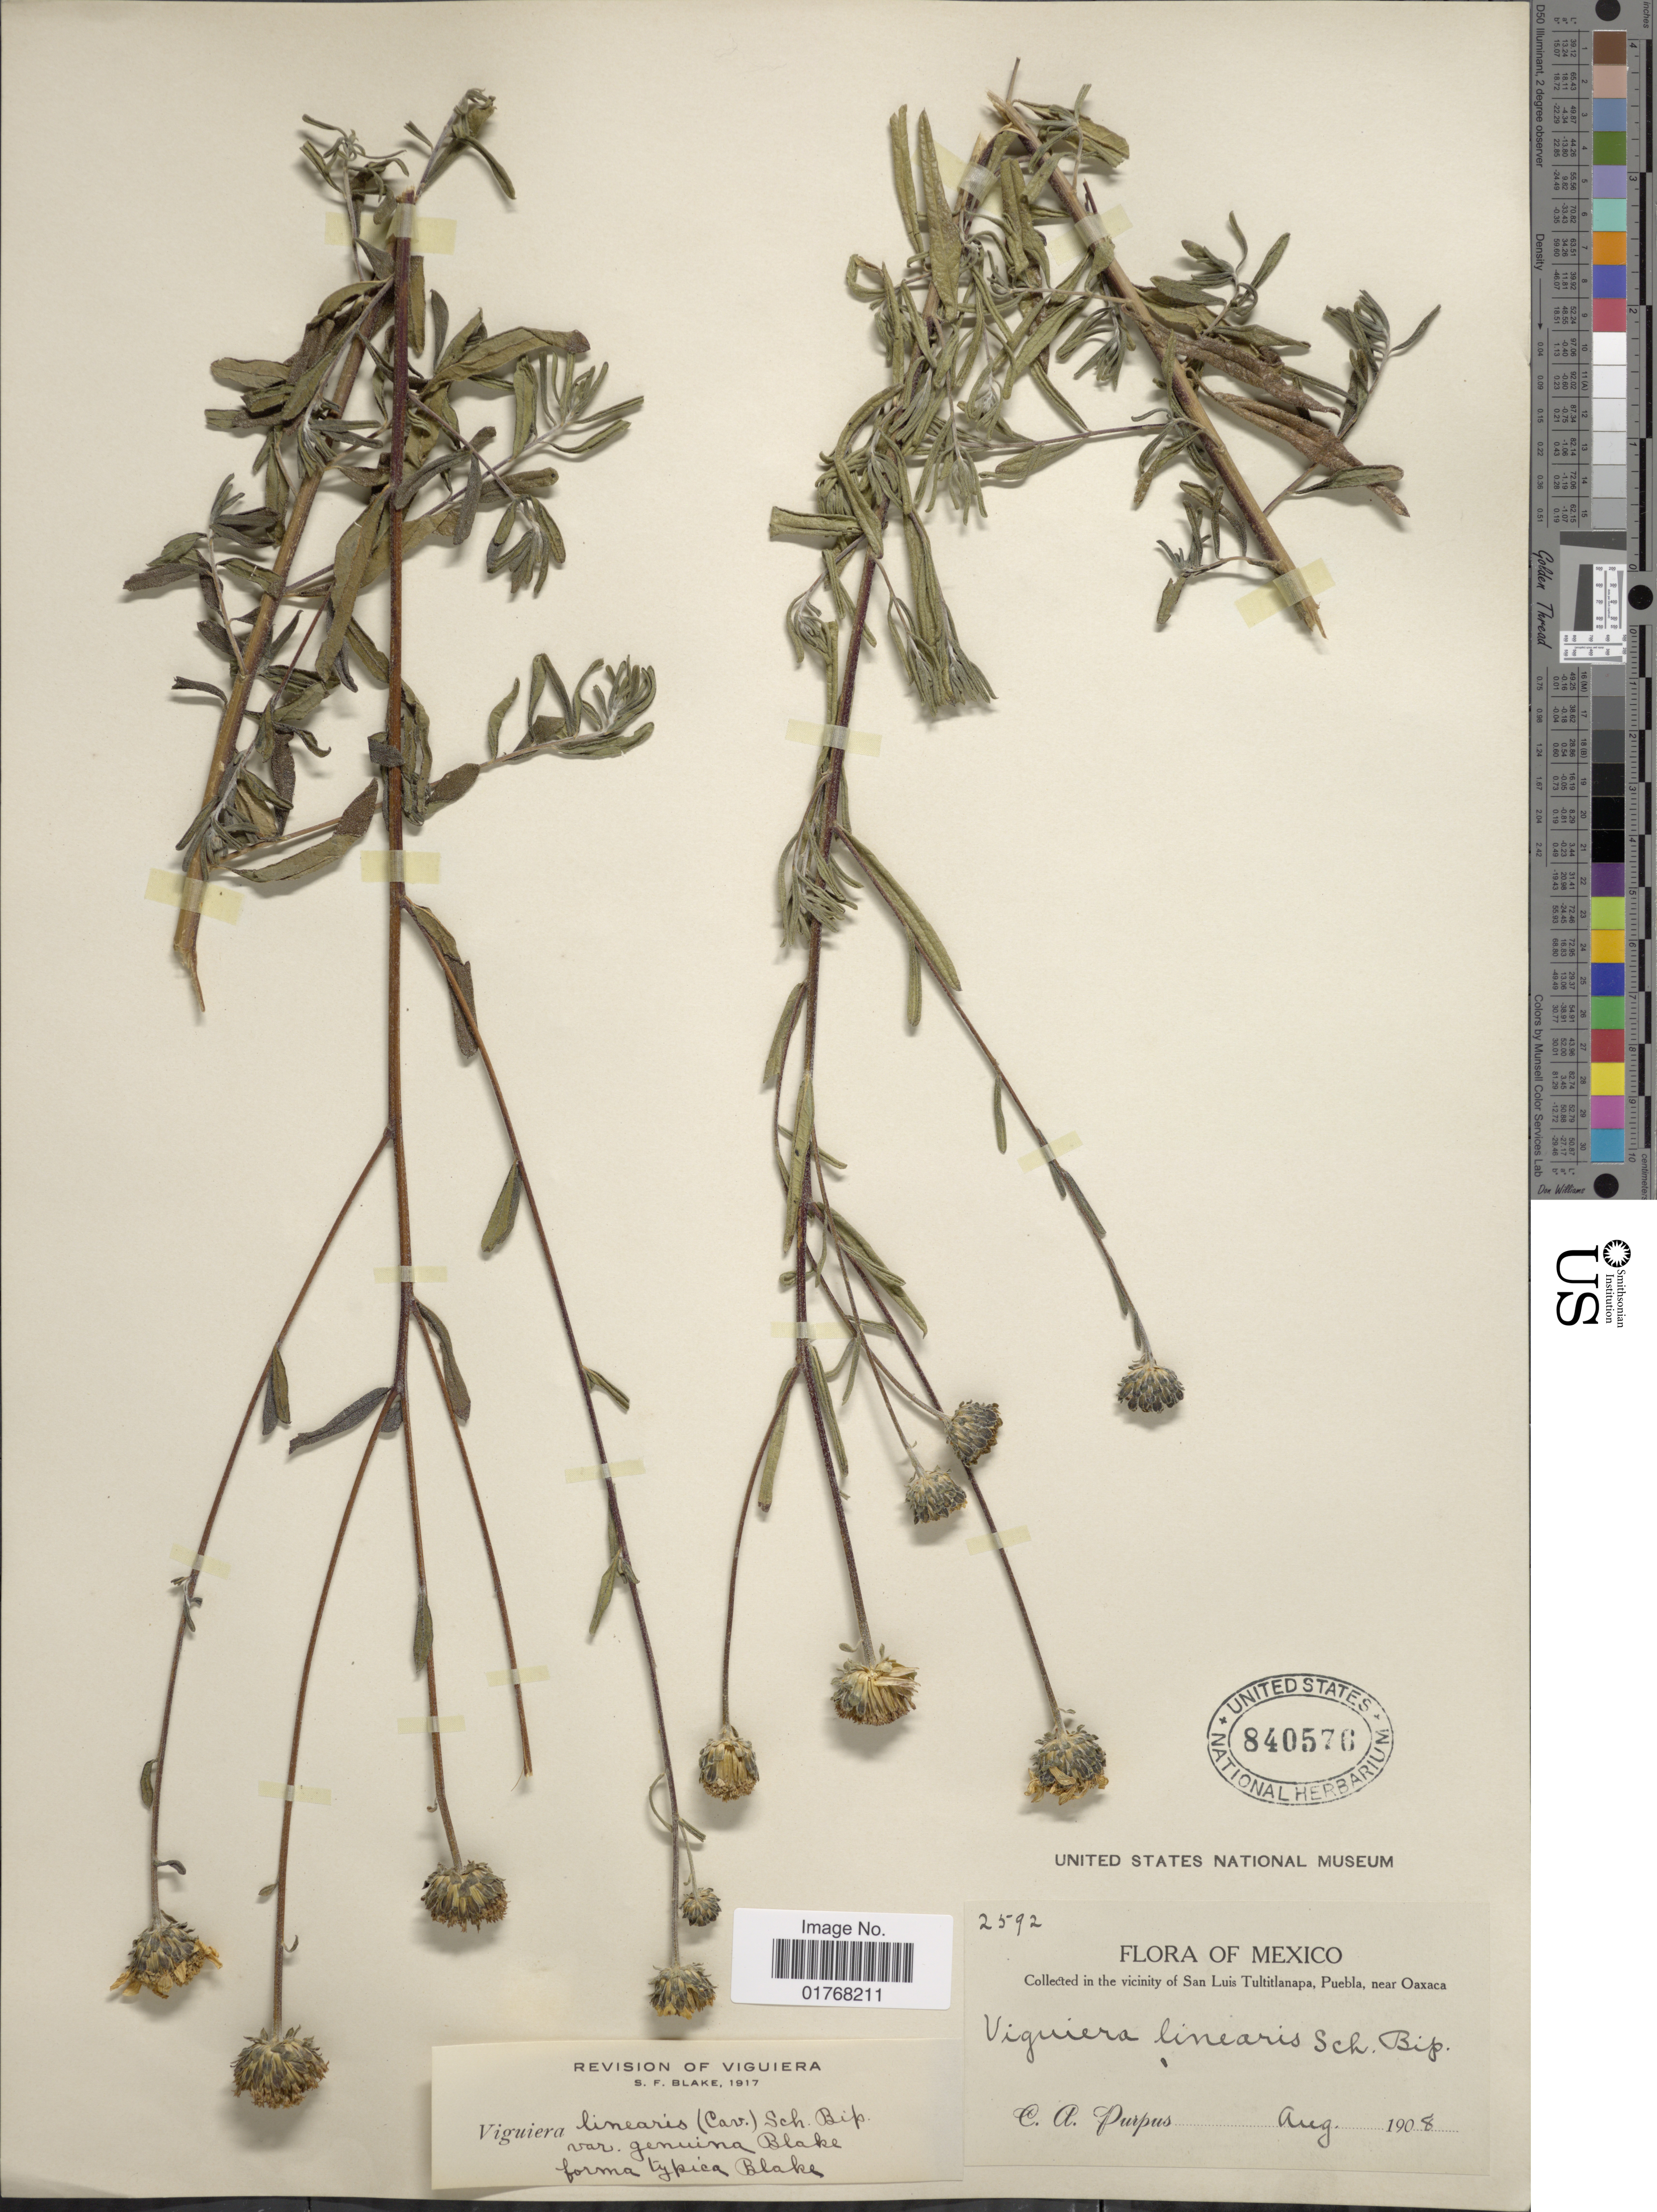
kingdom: Plantae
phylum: Tracheophyta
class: Magnoliopsida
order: Asterales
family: Asteraceae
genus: Viguiera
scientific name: Viguiera linearis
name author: (Cav.) Sch. Bip.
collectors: C. A. Purpus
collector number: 2592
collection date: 1908-08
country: Mexico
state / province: Puebla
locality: In the vicinity of San Luis Tultitlanapa, Puebla, near Oaxaca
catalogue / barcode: US 840576